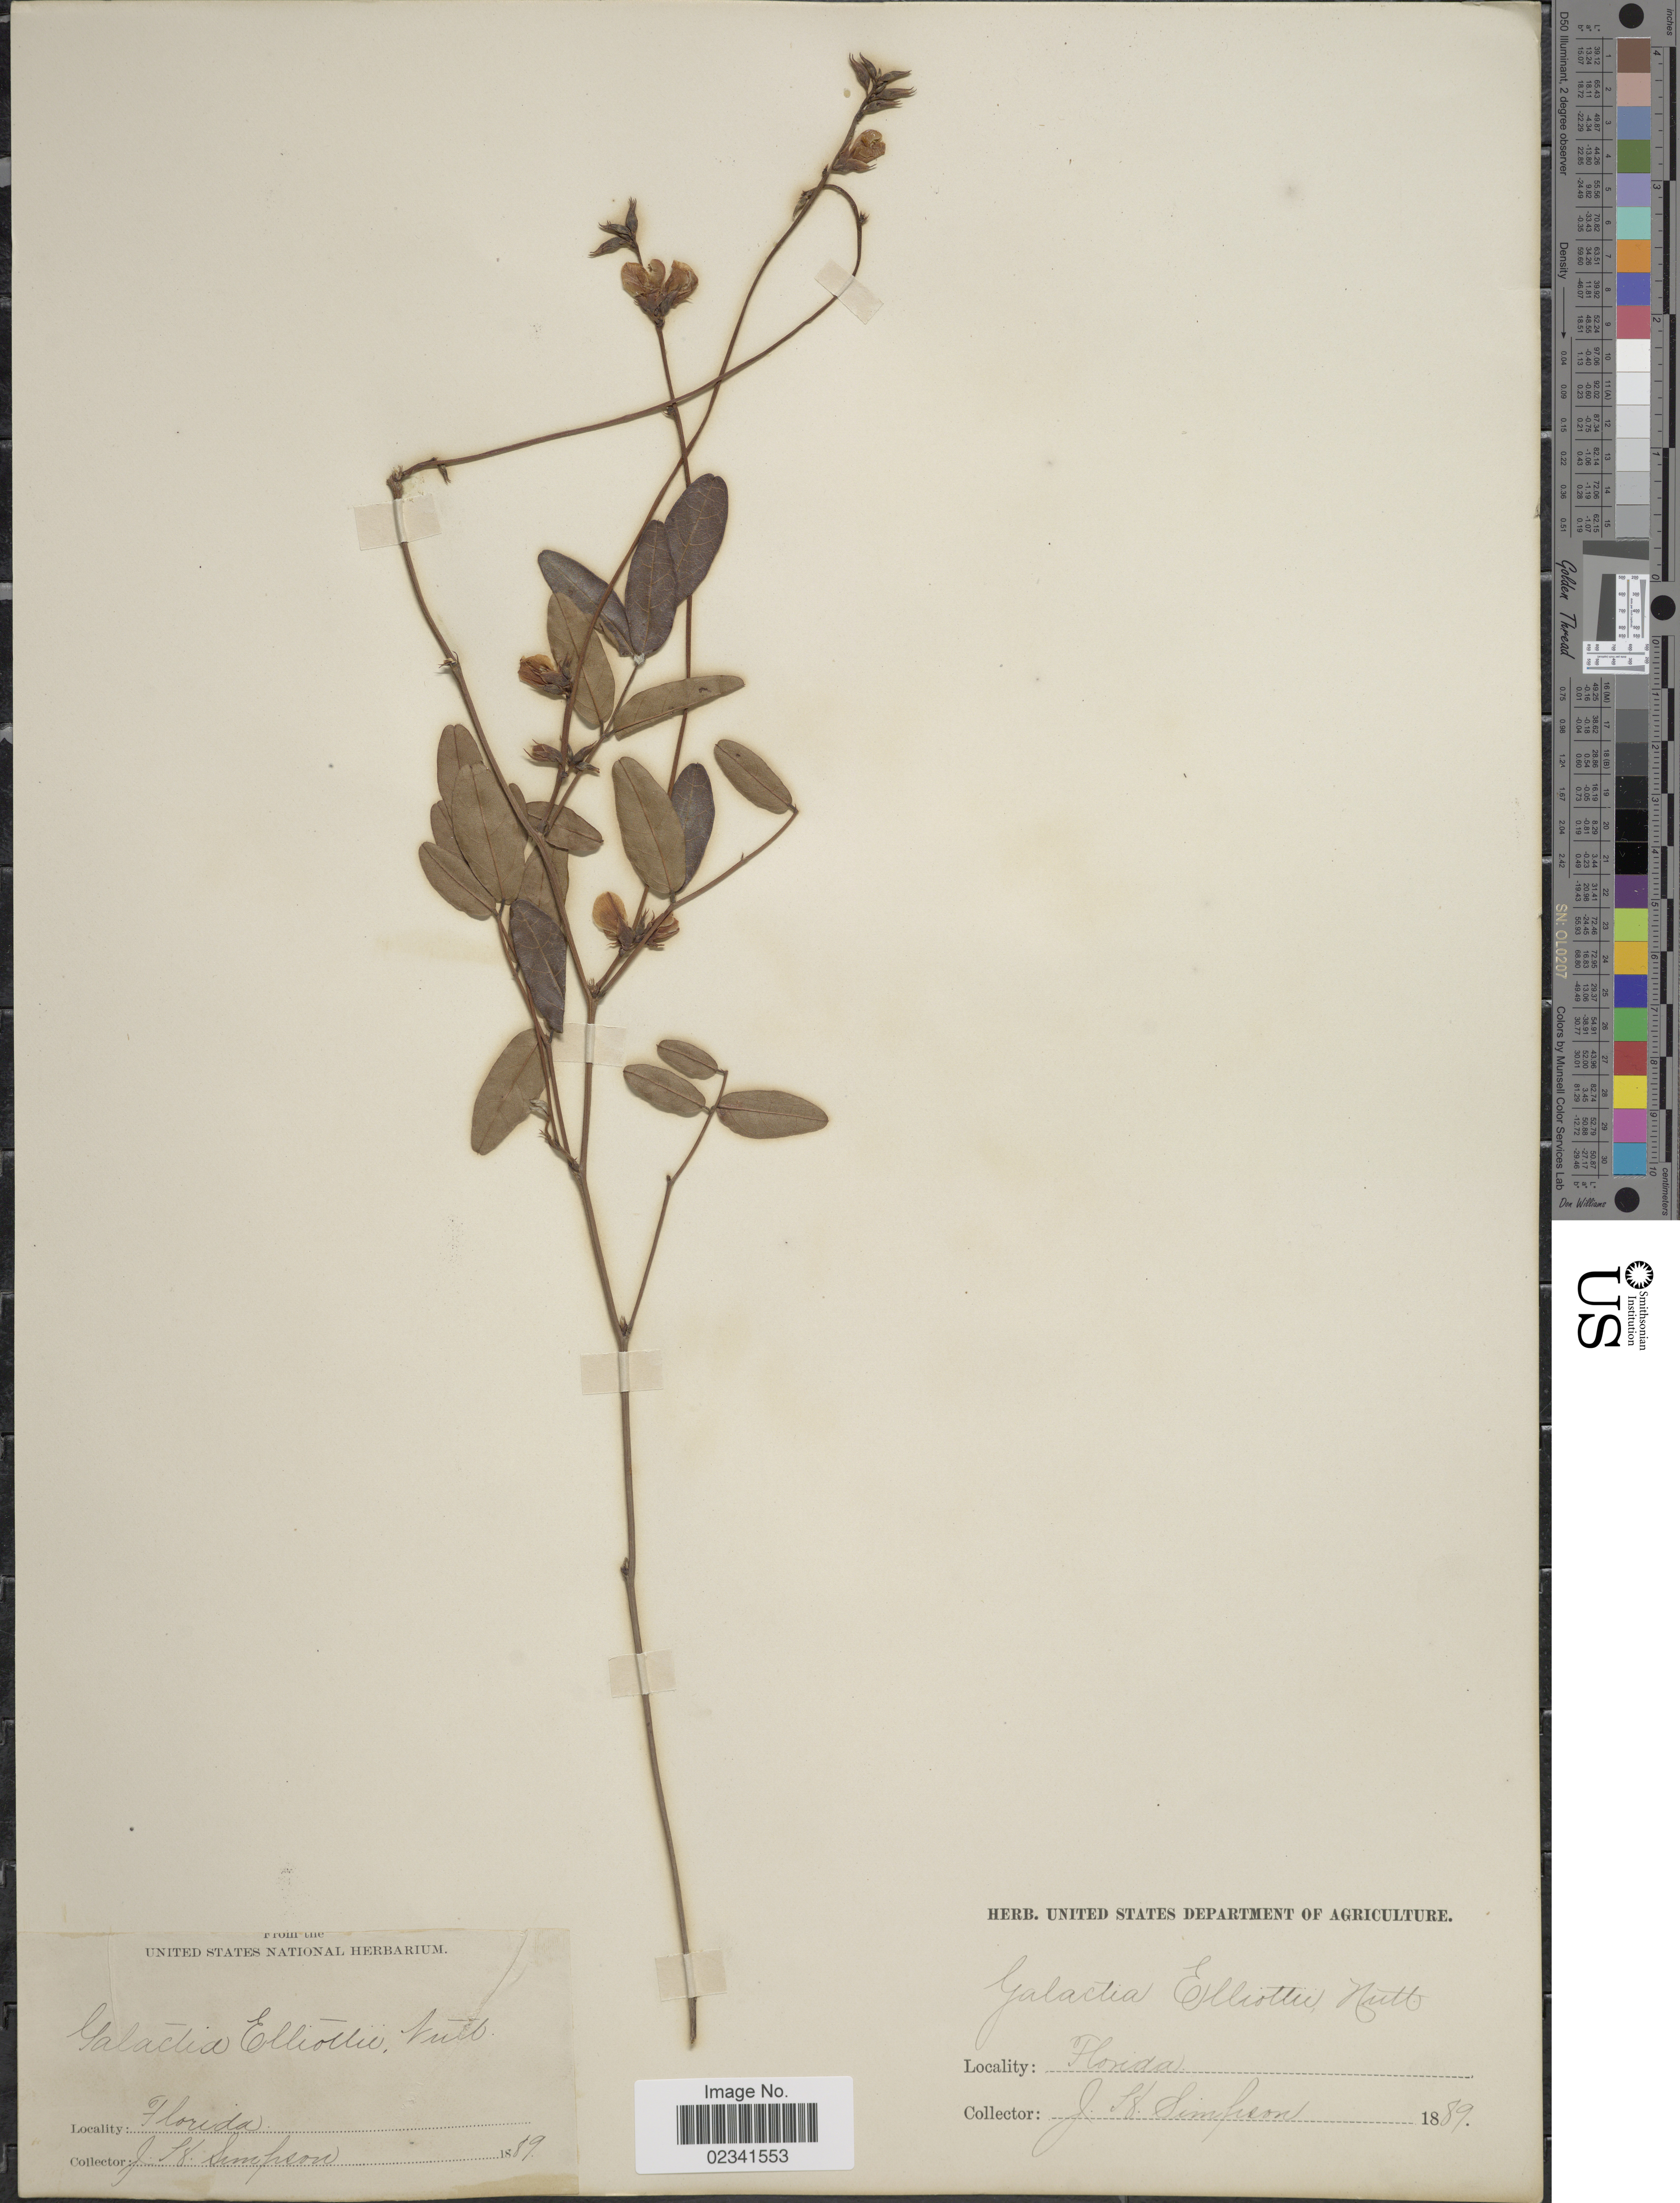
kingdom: Plantae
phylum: Tracheophyta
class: Magnoliopsida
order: Fabales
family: Fabaceae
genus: Galactia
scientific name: Galactia elliottii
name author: Nutt.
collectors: J. H. Simpson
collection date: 1889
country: United States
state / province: Florida